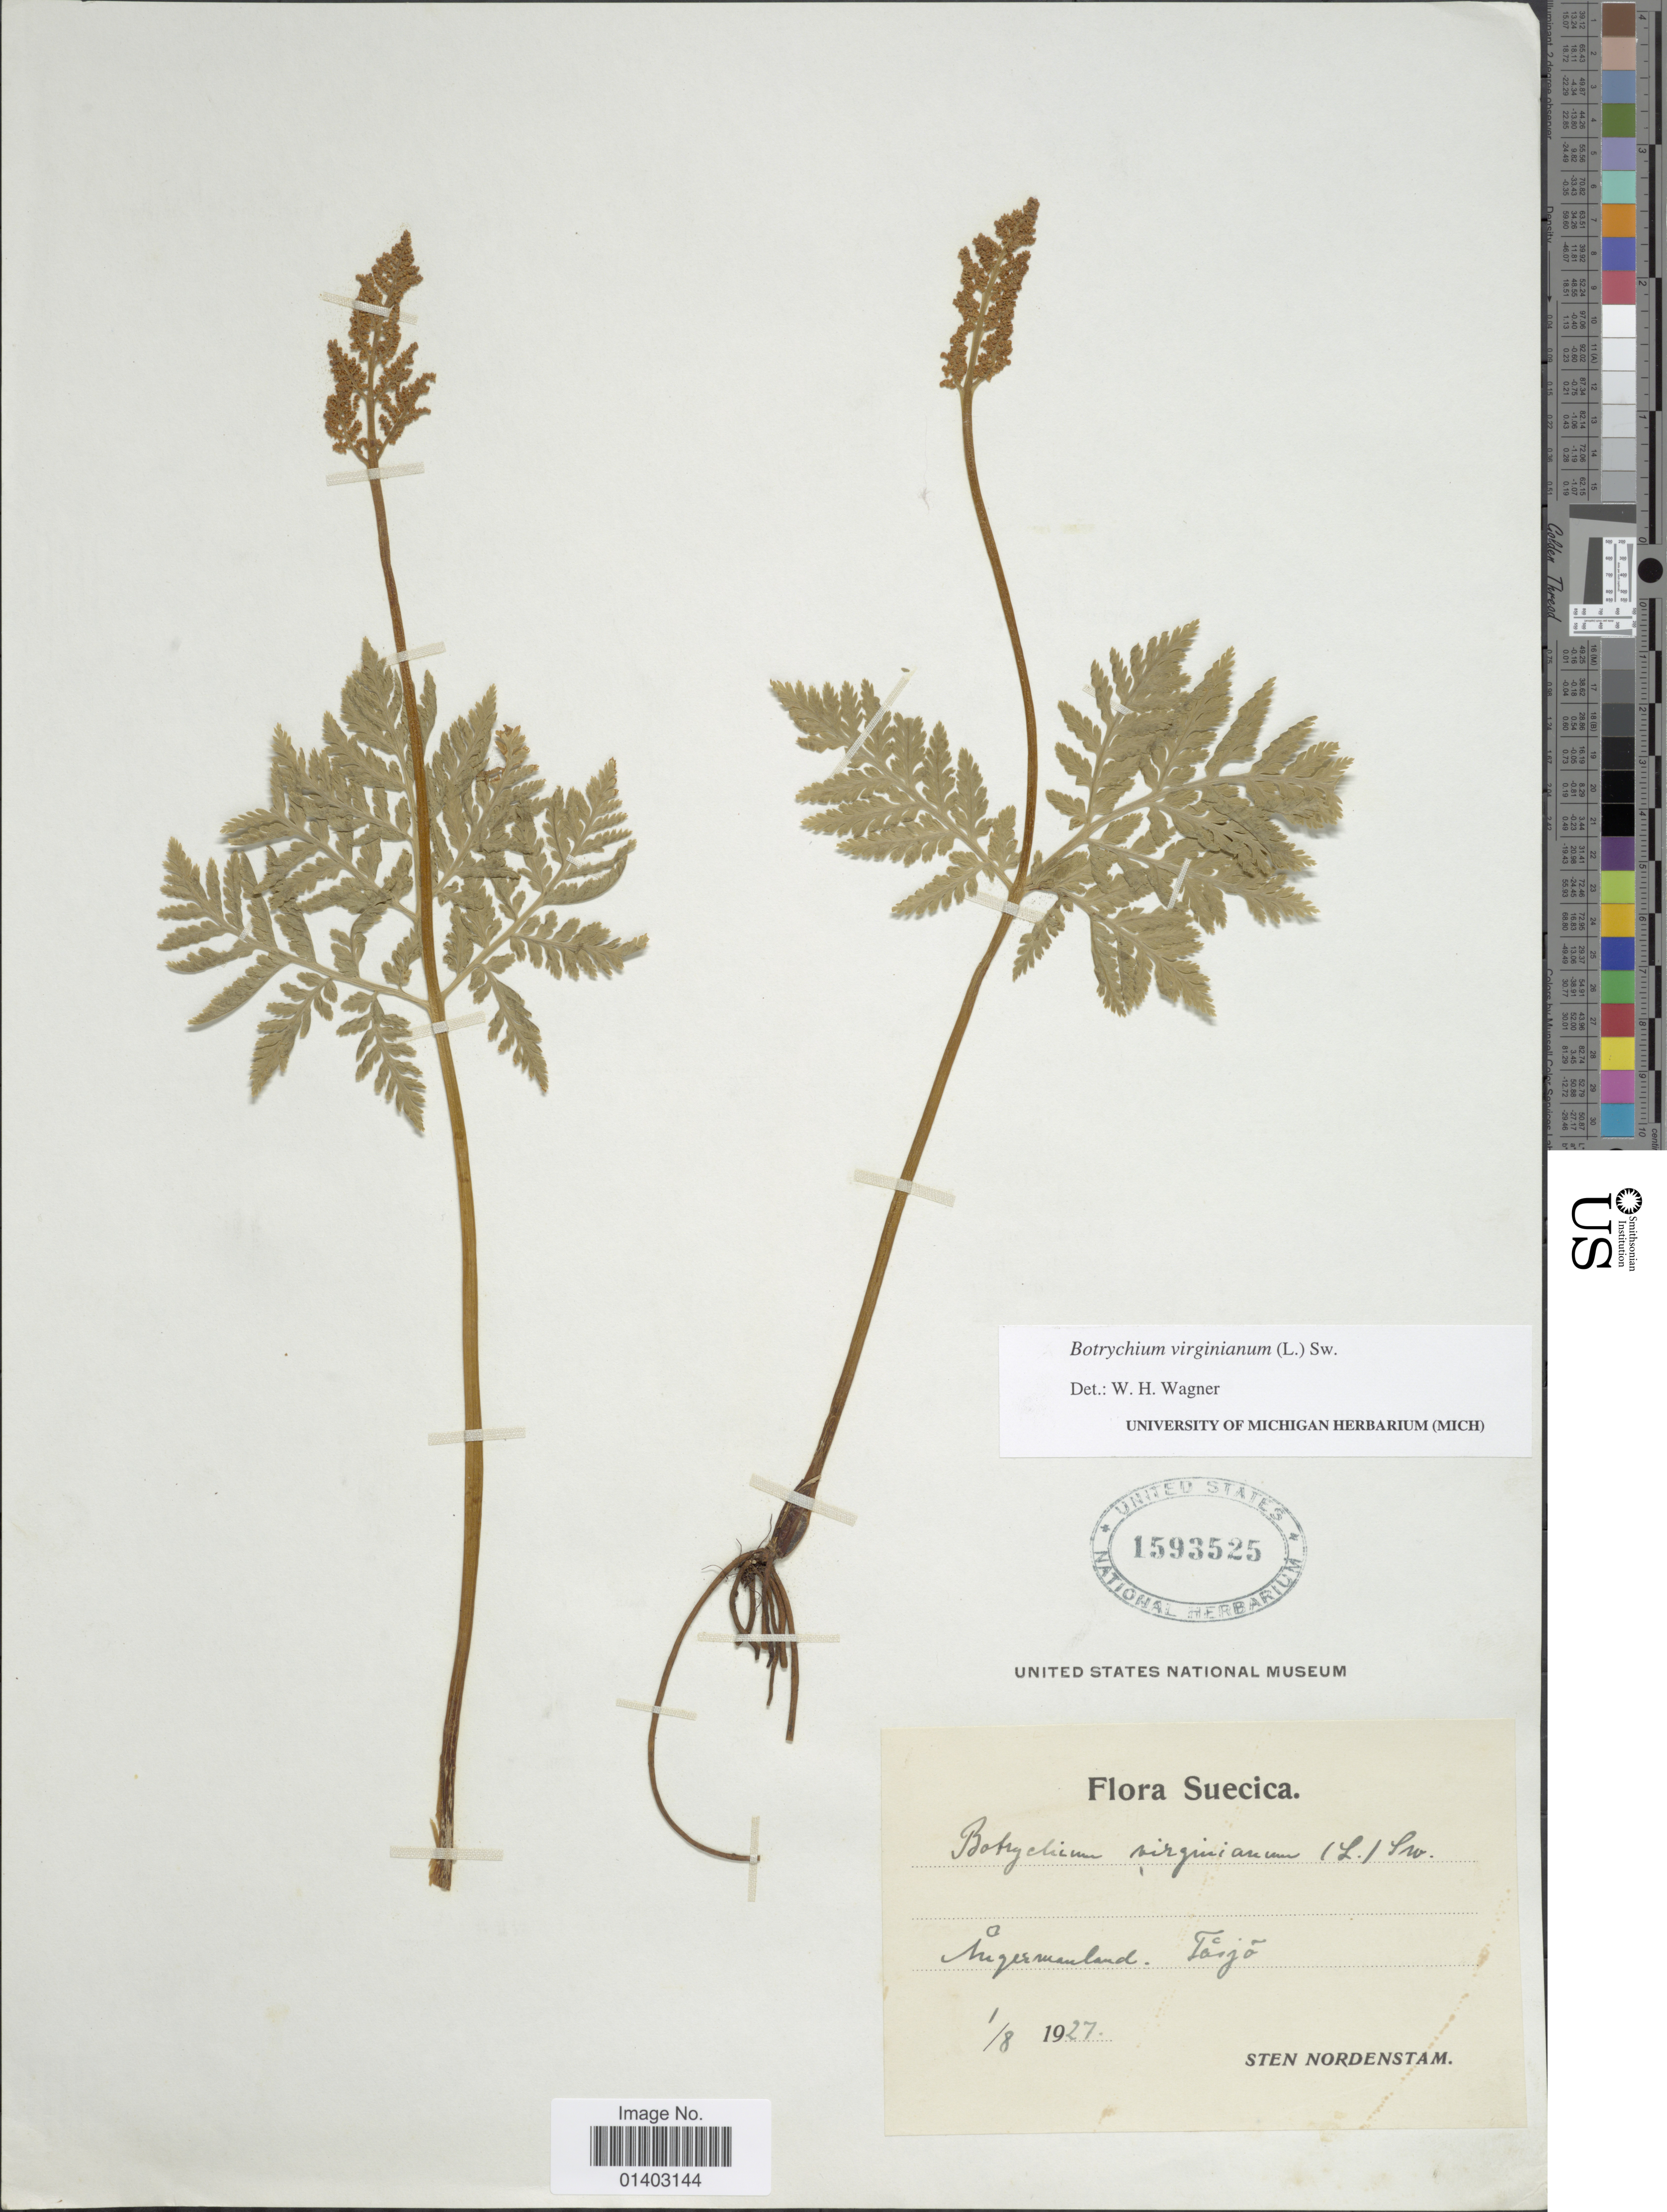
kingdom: Plantae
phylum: Tracheophyta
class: Polypodiopsida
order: Ophioglossales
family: Ophioglossaceae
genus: Botrychium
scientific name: Botrychium virginianum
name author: (L.) Sw.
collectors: S. Nordenstam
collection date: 1927-08-01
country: Sweden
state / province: Jämtland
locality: Ångermanland. Tåsjö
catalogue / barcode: US 1593525